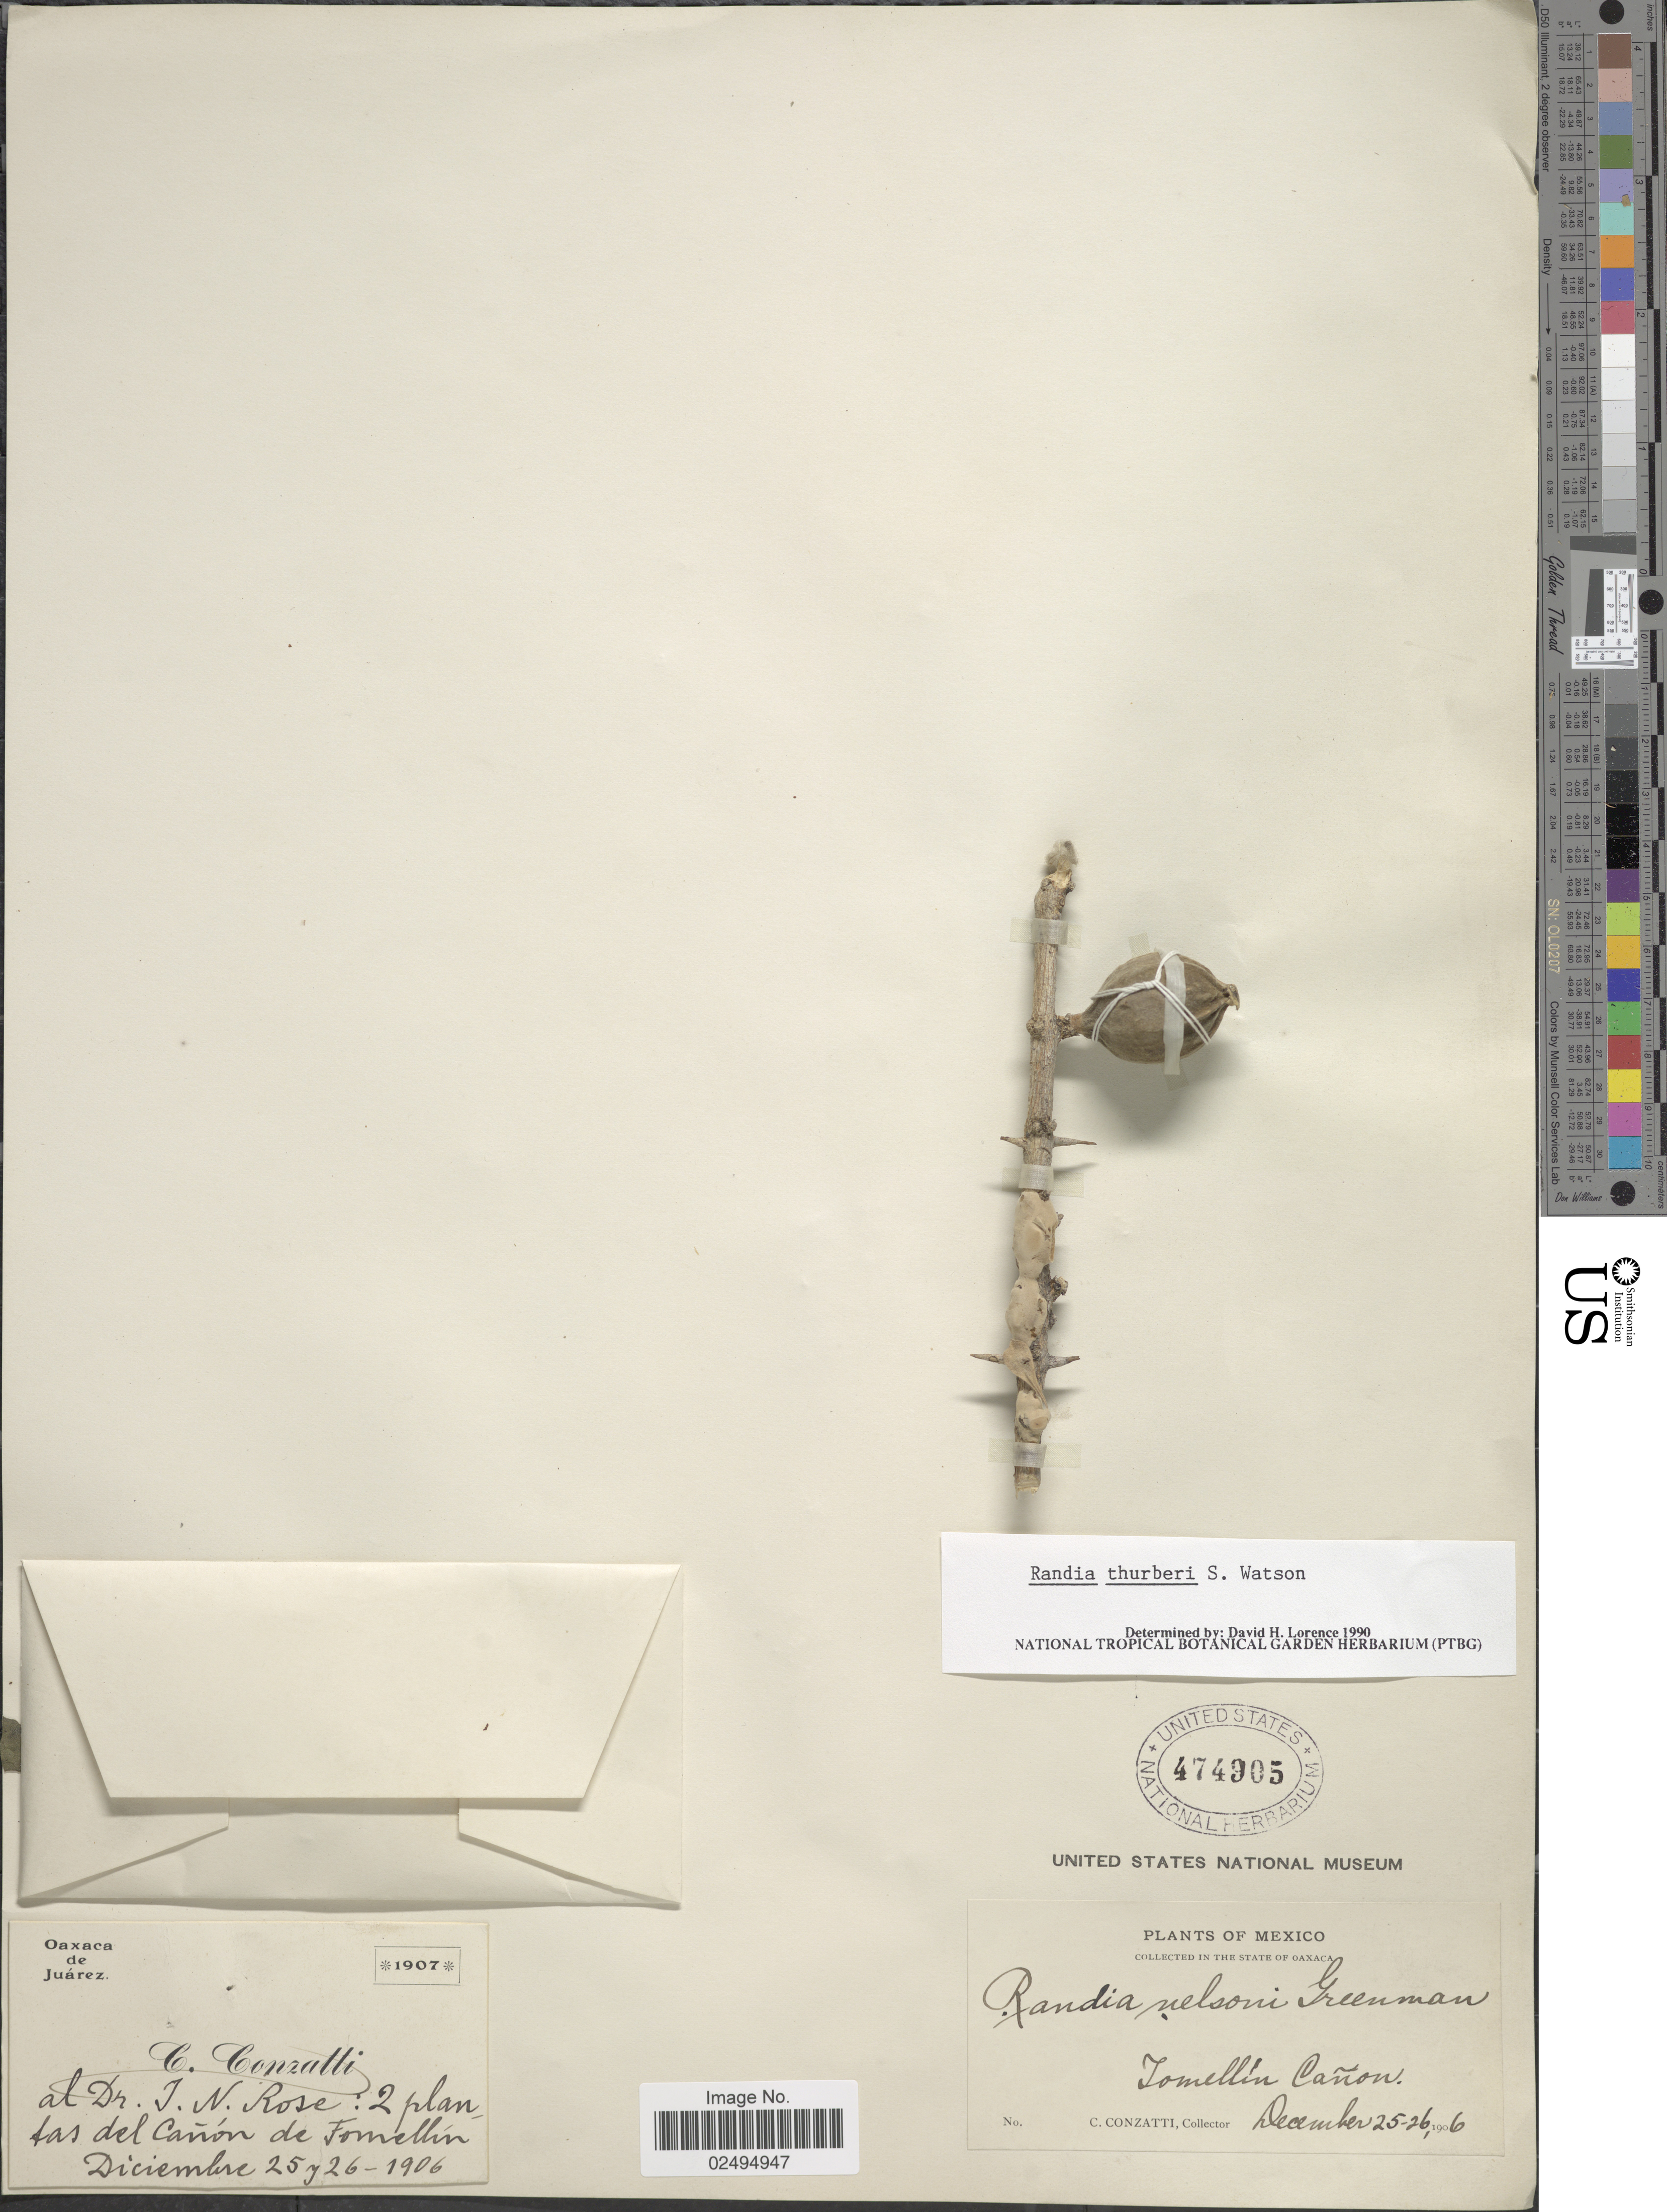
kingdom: Plantae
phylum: Tracheophyta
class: Magnoliopsida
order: Gentianales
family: Rubiaceae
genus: Randia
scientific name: Randia thurberi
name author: S. Watson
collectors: C. Conzatti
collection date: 1906-12-25/1906-12-26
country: Mexico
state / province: Oaxaca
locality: Tomellin Canon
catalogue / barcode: US 474905